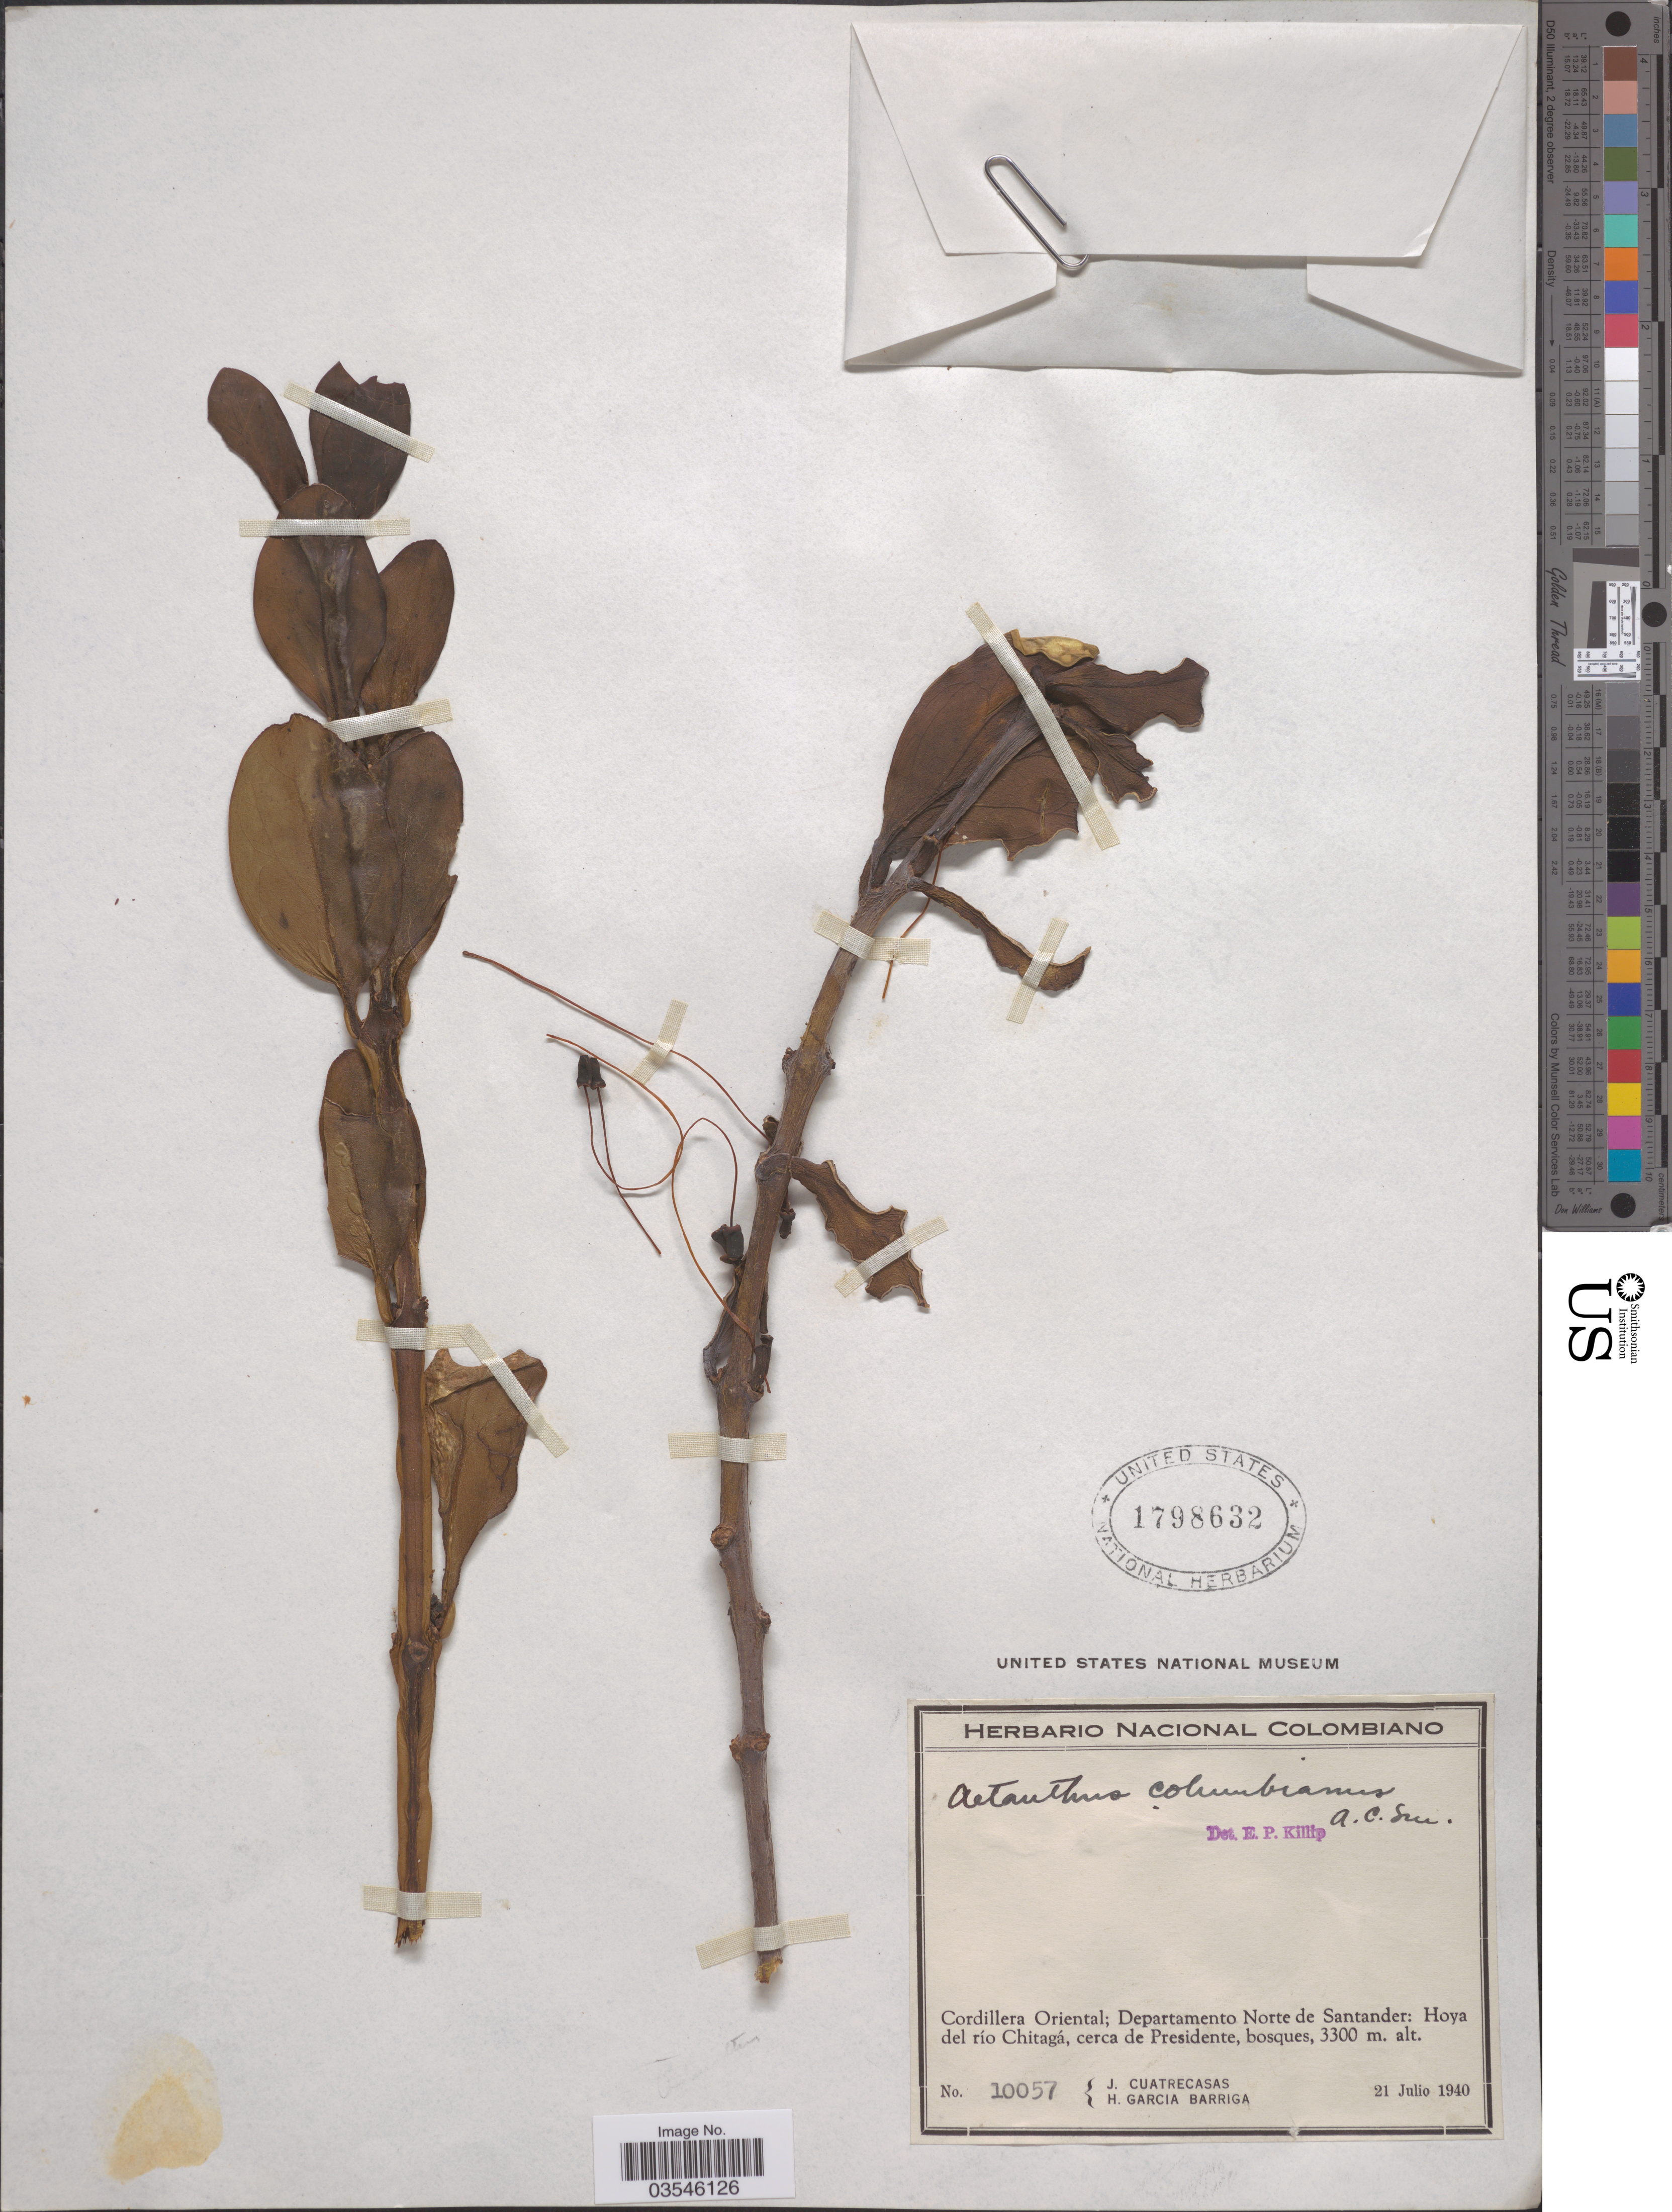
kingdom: Plantae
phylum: Tracheophyta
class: Magnoliopsida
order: Santalales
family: Loranthaceae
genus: Aetanthus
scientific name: Aetanthus colombianus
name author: A.C. Sm.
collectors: J. Cuatrecasas & H. García Barriga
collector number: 10057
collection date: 1940-07-21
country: Colombia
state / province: Norte de Santander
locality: Cordillera Oriental: Departamento Norte de Santander: Hoya del río Chitagá.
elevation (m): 3300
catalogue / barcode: US 1798632